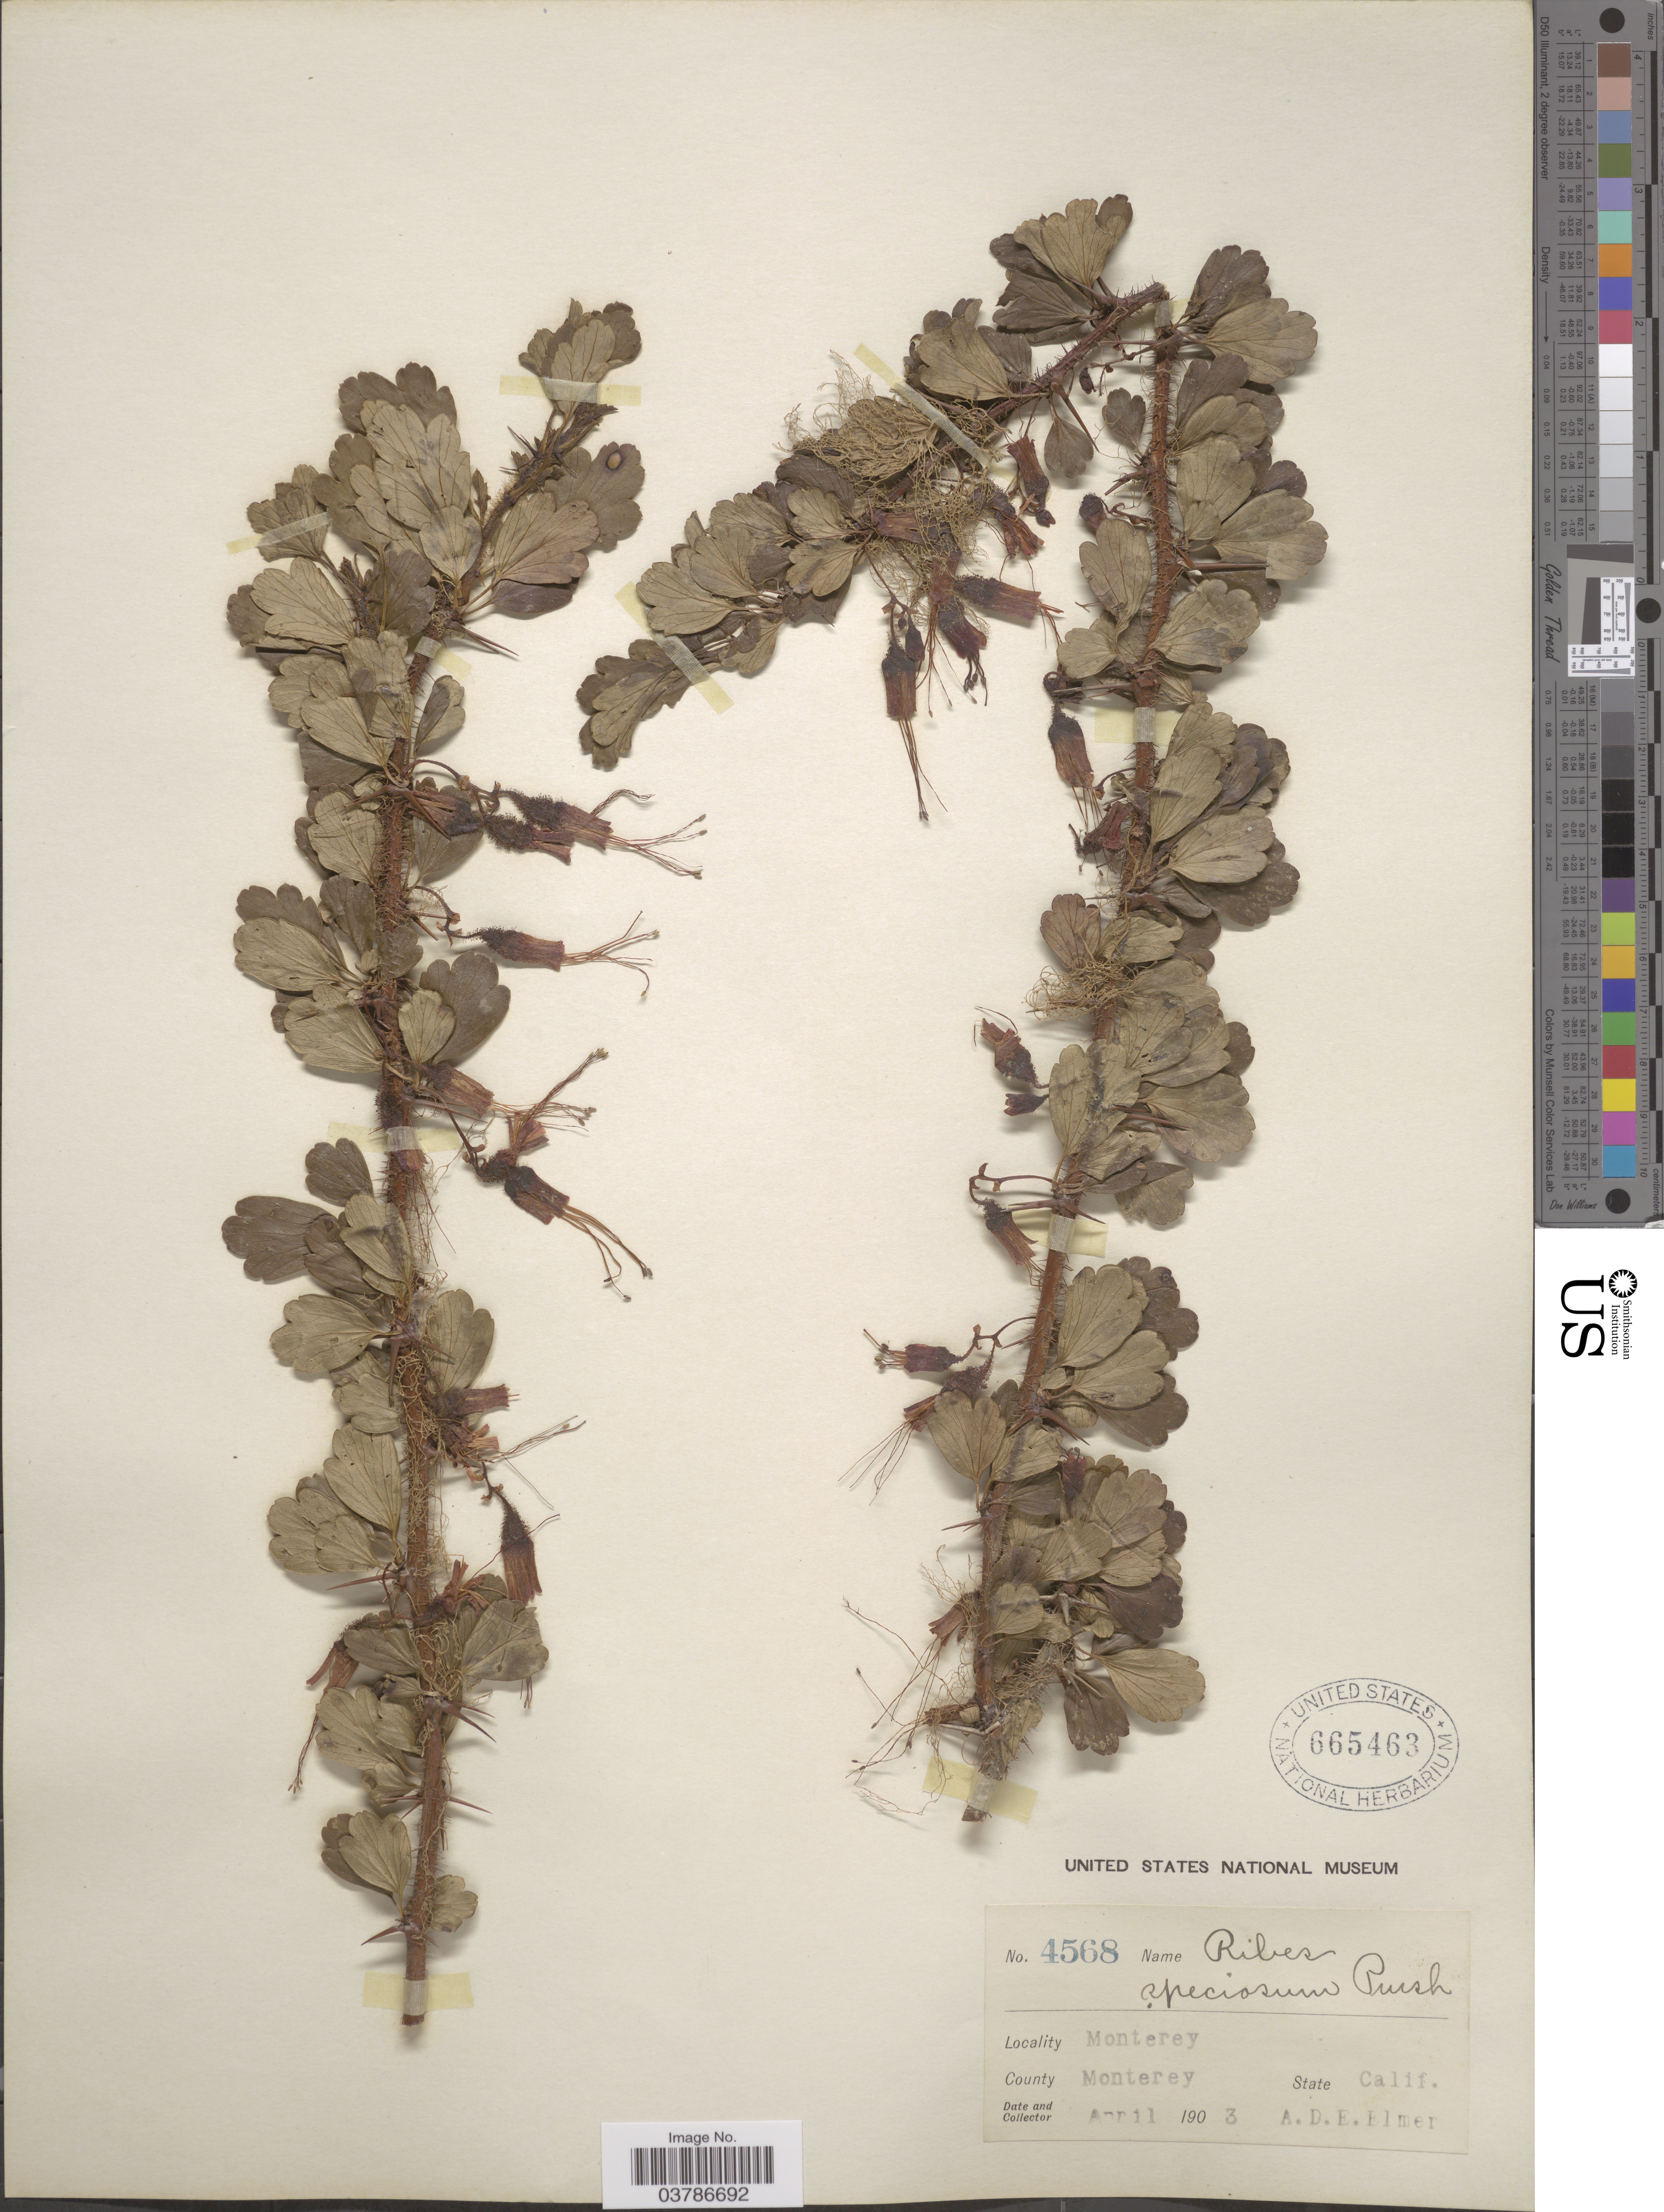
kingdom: Plantae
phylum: Tracheophyta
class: Magnoliopsida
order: Saxifragales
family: Grossulariaceae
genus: Ribes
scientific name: Ribes speciosum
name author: Pursh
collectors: A. D. E. Elmer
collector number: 4568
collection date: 1903-04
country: United States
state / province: California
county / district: Monterey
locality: Monterey, County Monterey.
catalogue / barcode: US 665463